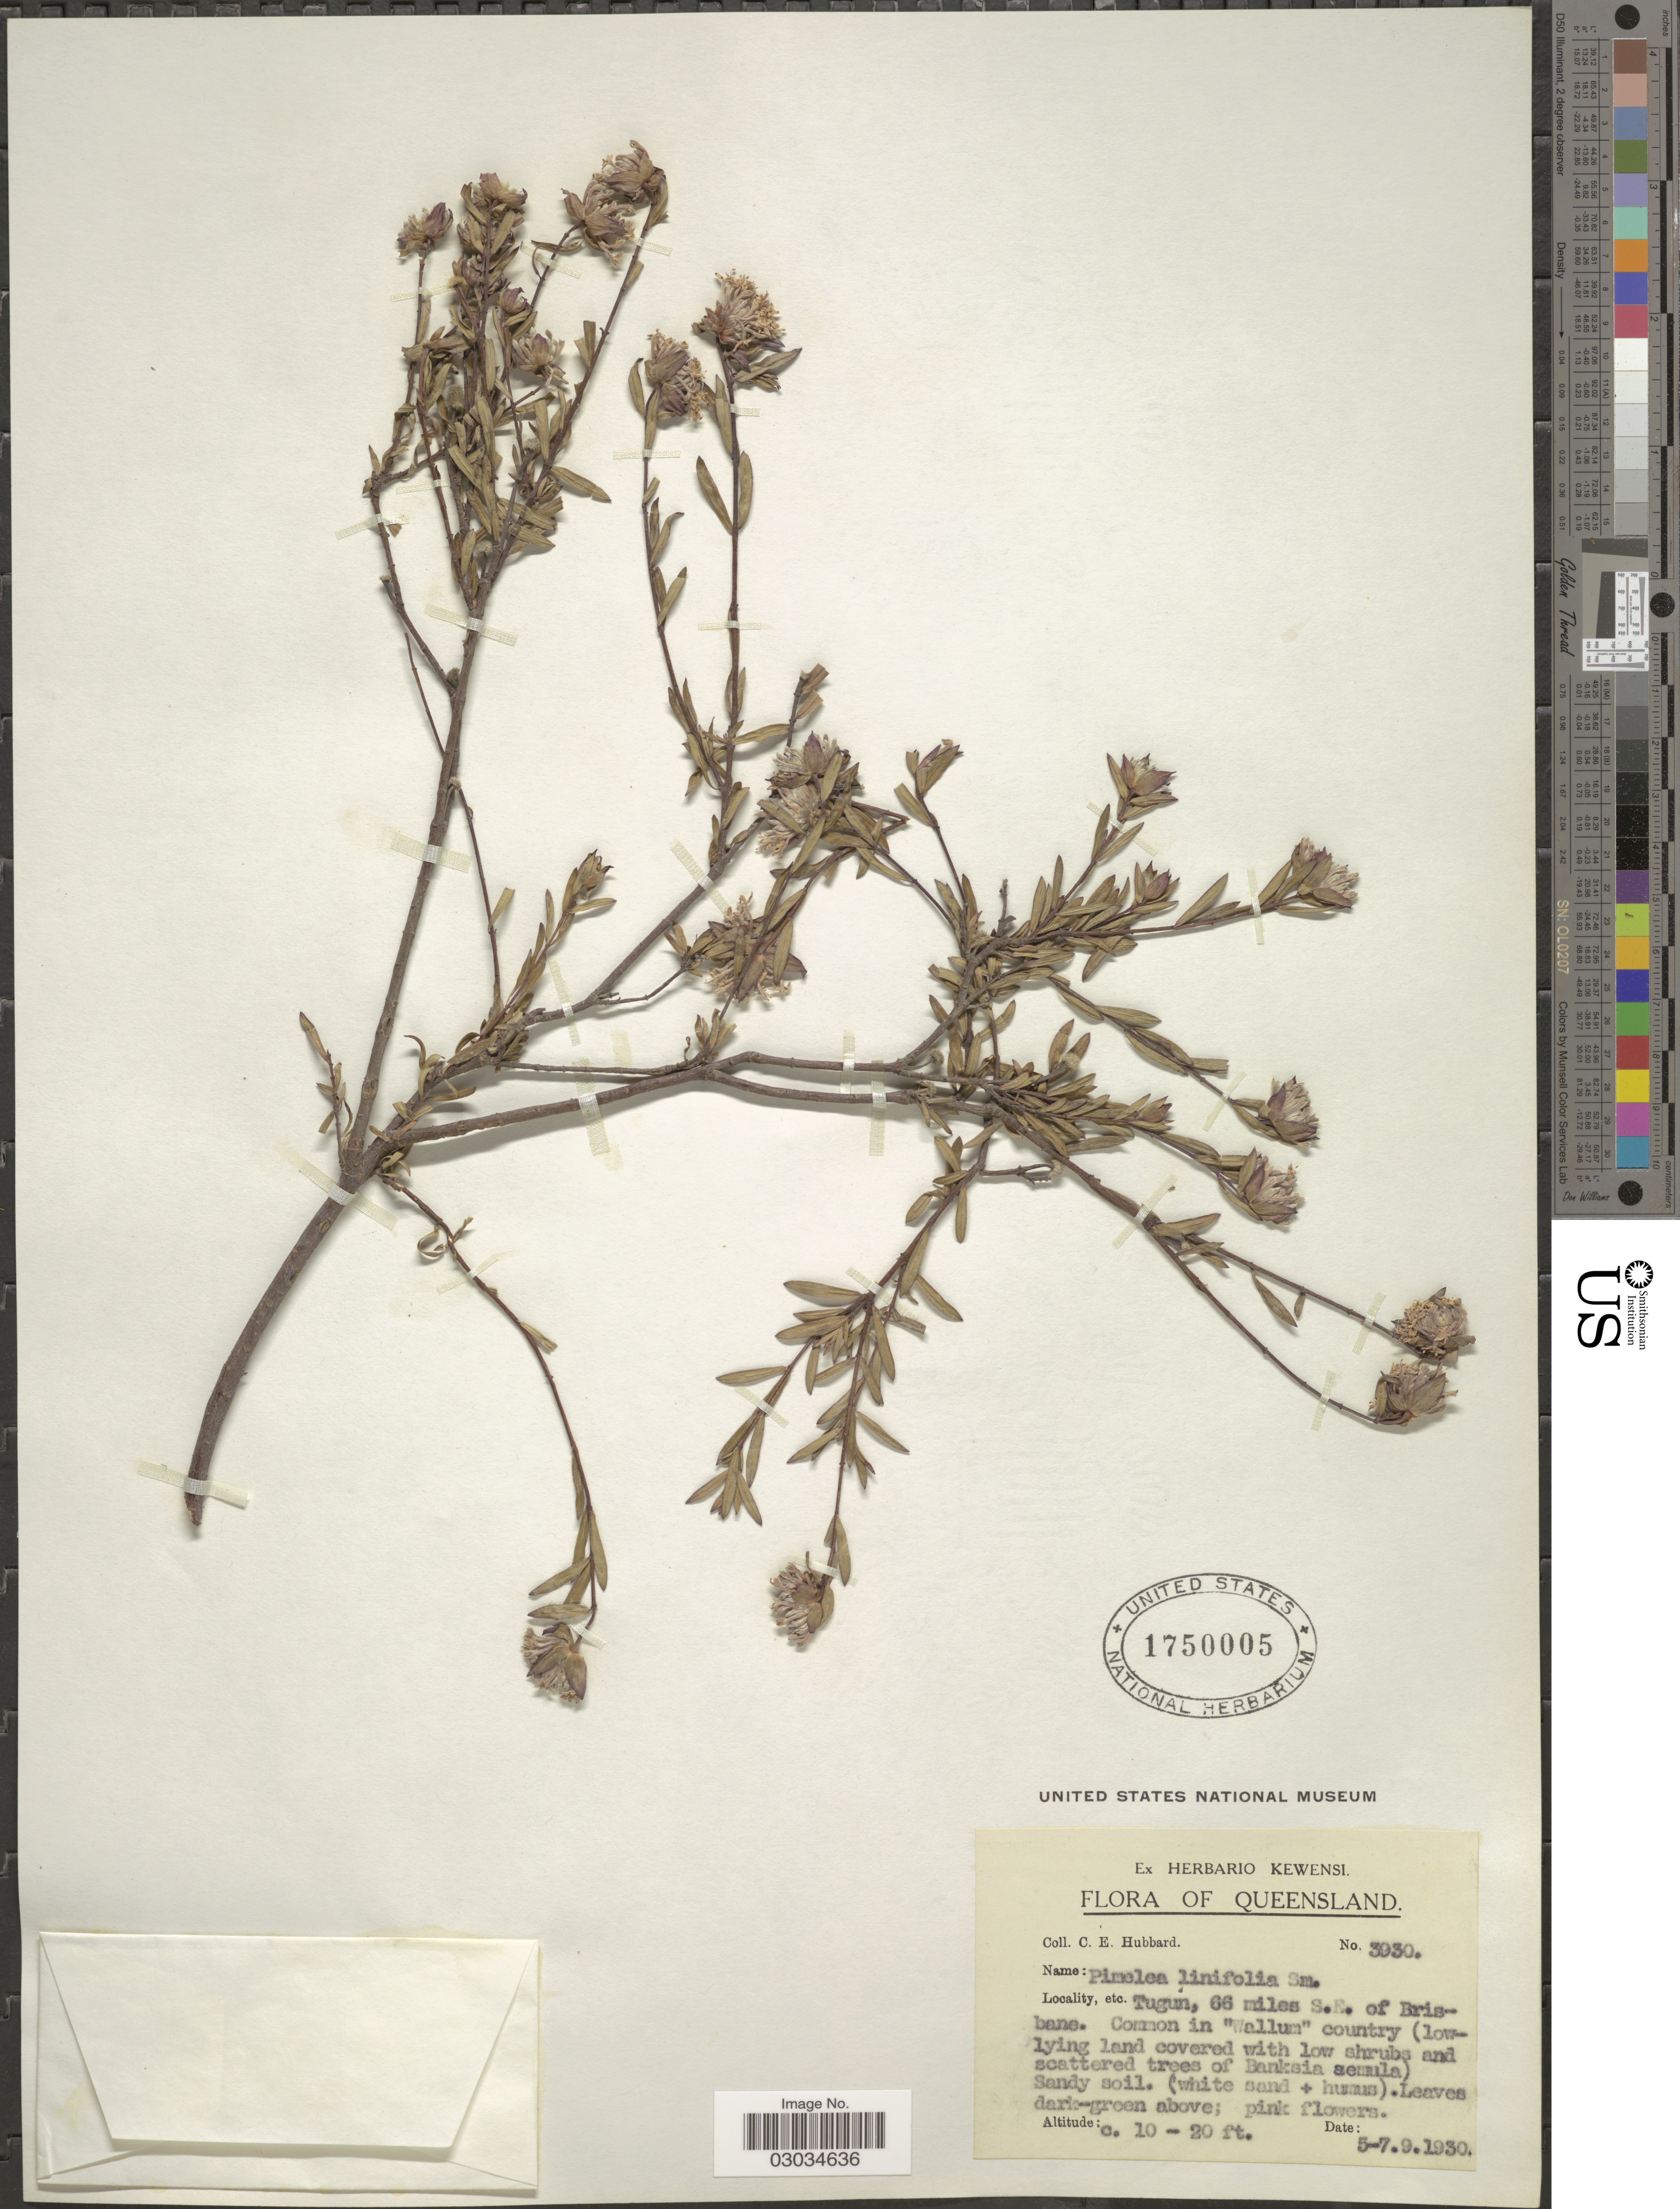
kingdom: Plantae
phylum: Tracheophyta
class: Magnoliopsida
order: Malvales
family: Thymelaeaceae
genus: Pimelea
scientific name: Pimelea linifolia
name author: Sm.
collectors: C. E. Hubbard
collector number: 3930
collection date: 1930-09-05/1930-09-07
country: Australia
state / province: Queensland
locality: Tugún, 66 miles S.E. of Brisbane.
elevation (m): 3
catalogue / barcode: US 1750005